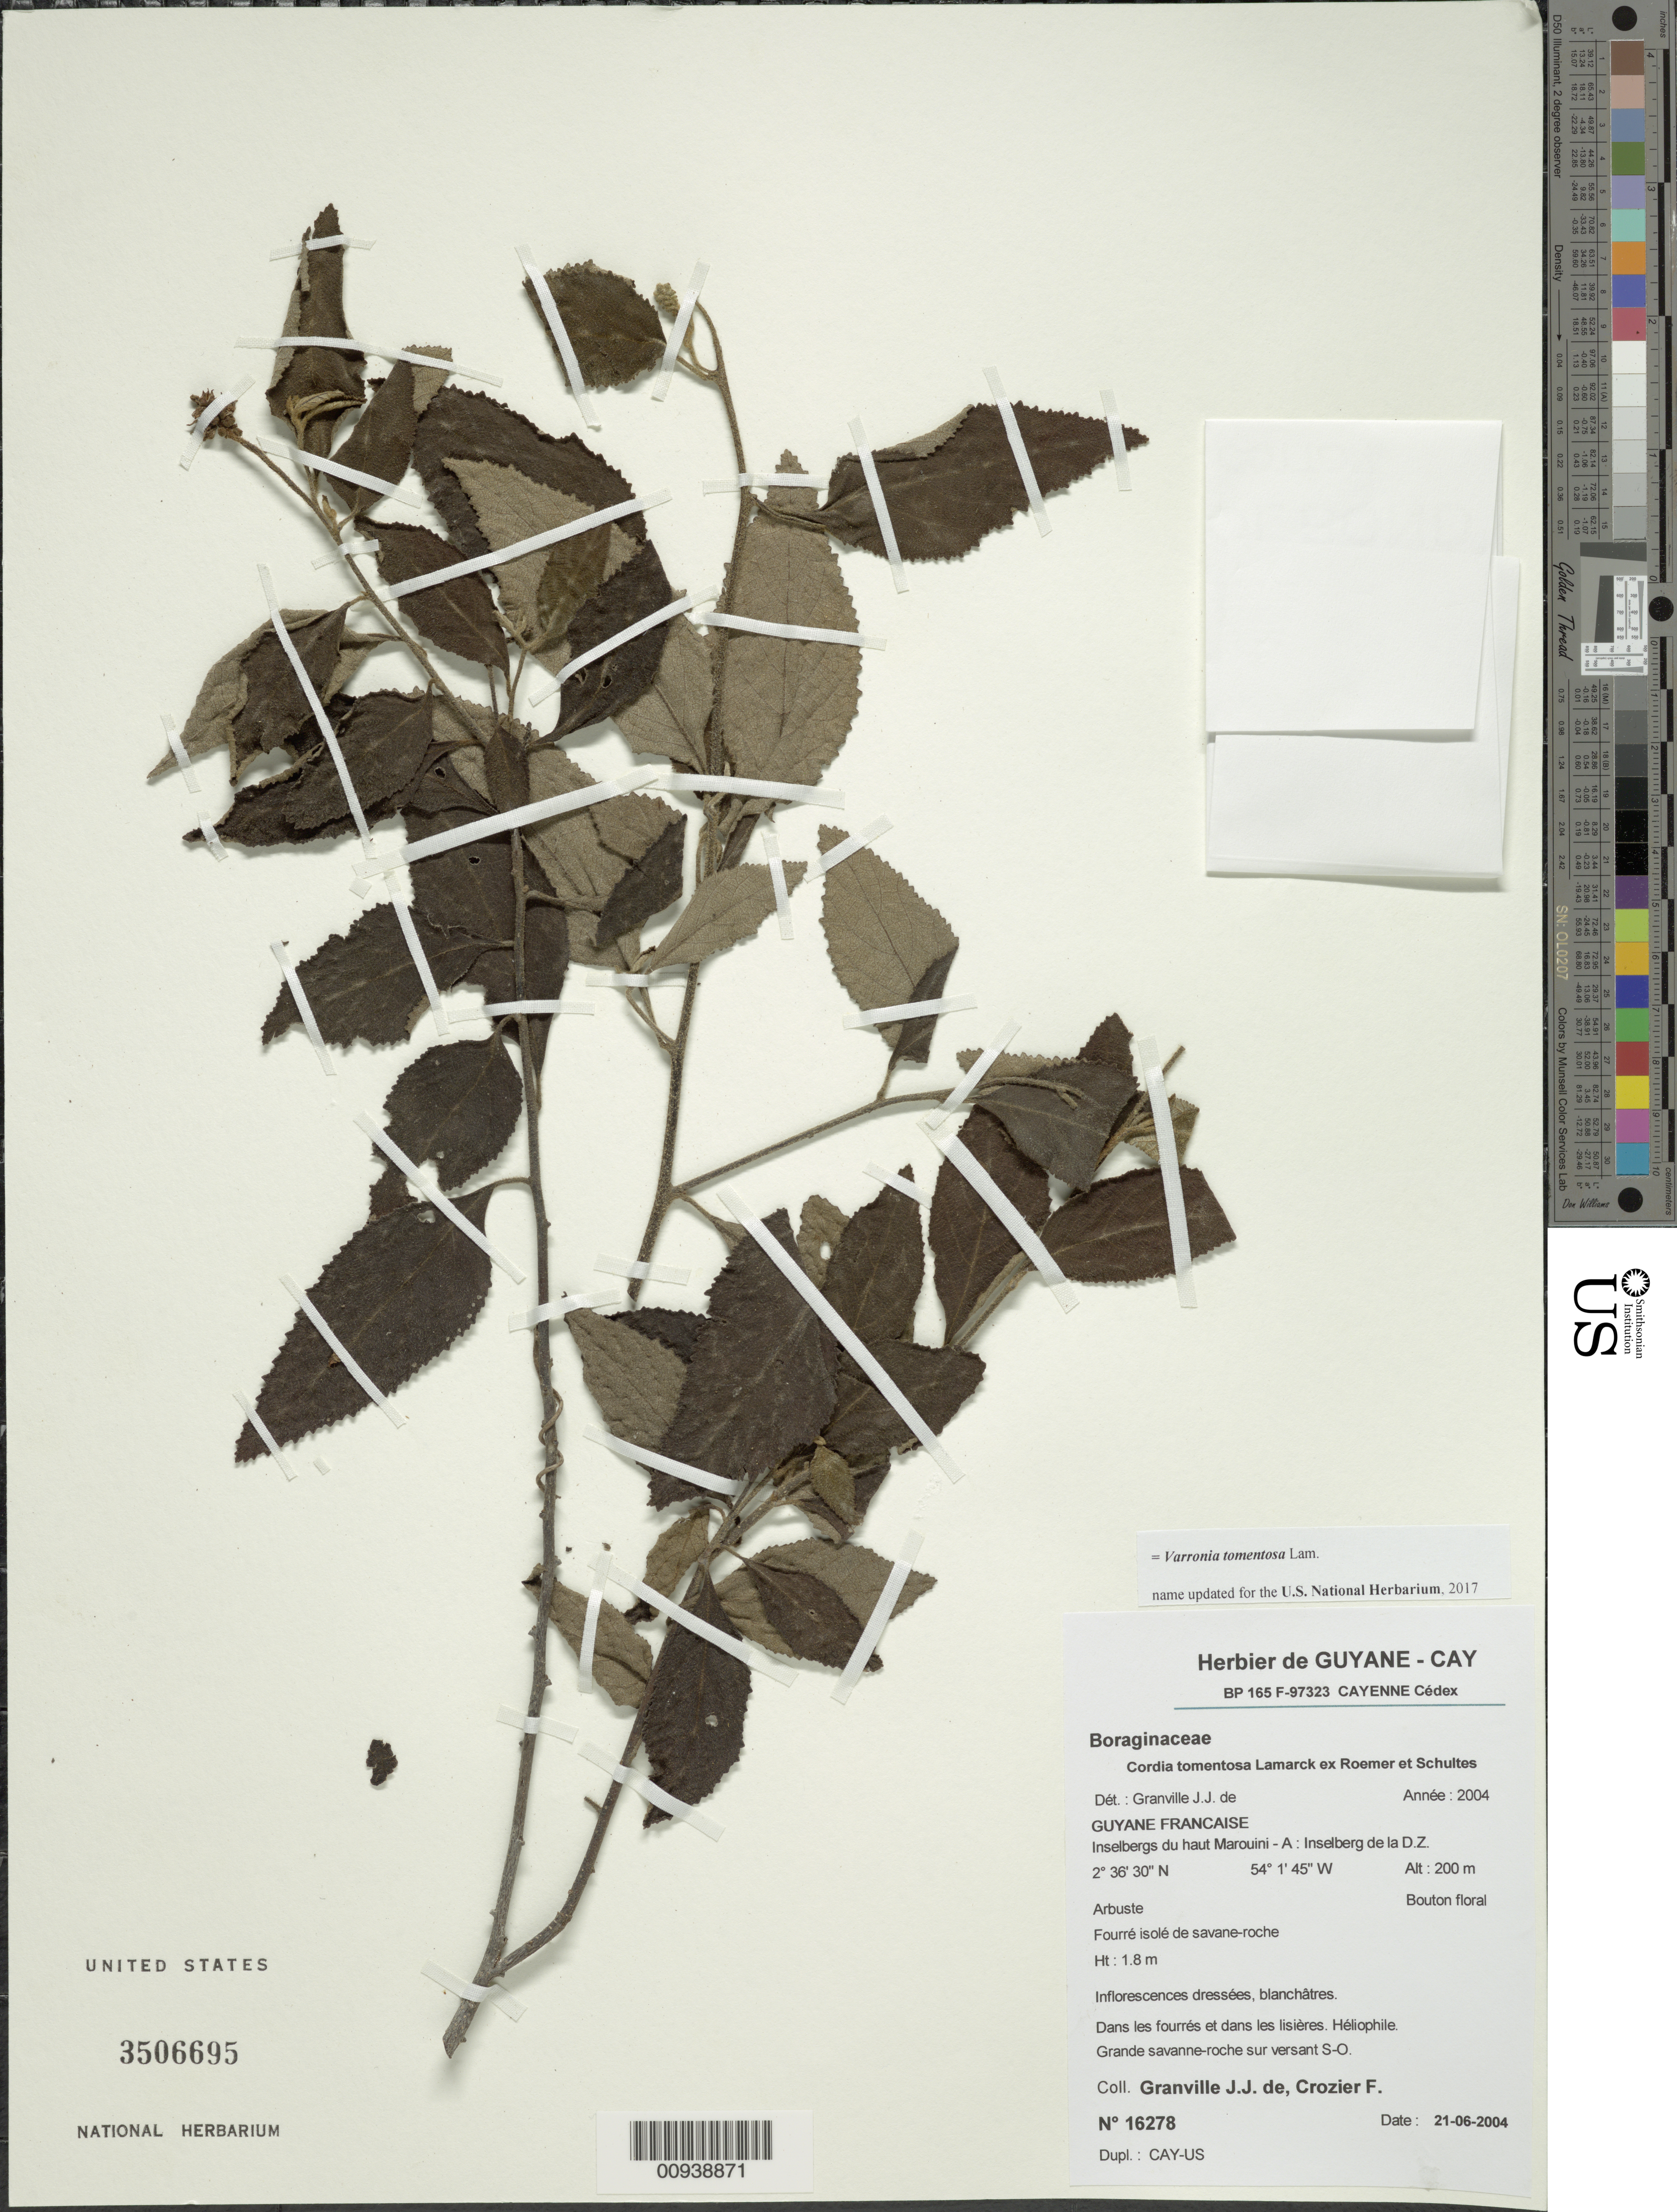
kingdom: Plantae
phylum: Tracheophyta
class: Magnoliopsida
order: Boraginales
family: Cordiaceae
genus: Cordia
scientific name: Cordia tomentosa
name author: (Lam.) Roem. & Schult.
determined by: Granville, J. J. de, (CAY), Institut de Recherche pour le Developpement (IRD) (FRENCH GUIANA)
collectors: J.-J. de Granville & F. Crozier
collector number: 16278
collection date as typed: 21-Jun-04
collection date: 2004-06-21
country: French Guiana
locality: Haut Marouini-A; Inselberg de la D.Z.; grande savanne-roche sur versant S-O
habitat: Fourré isolé de savane-roche, dans les fourrés et dans les lisières. Héliophile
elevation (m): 200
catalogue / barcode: US 3506695